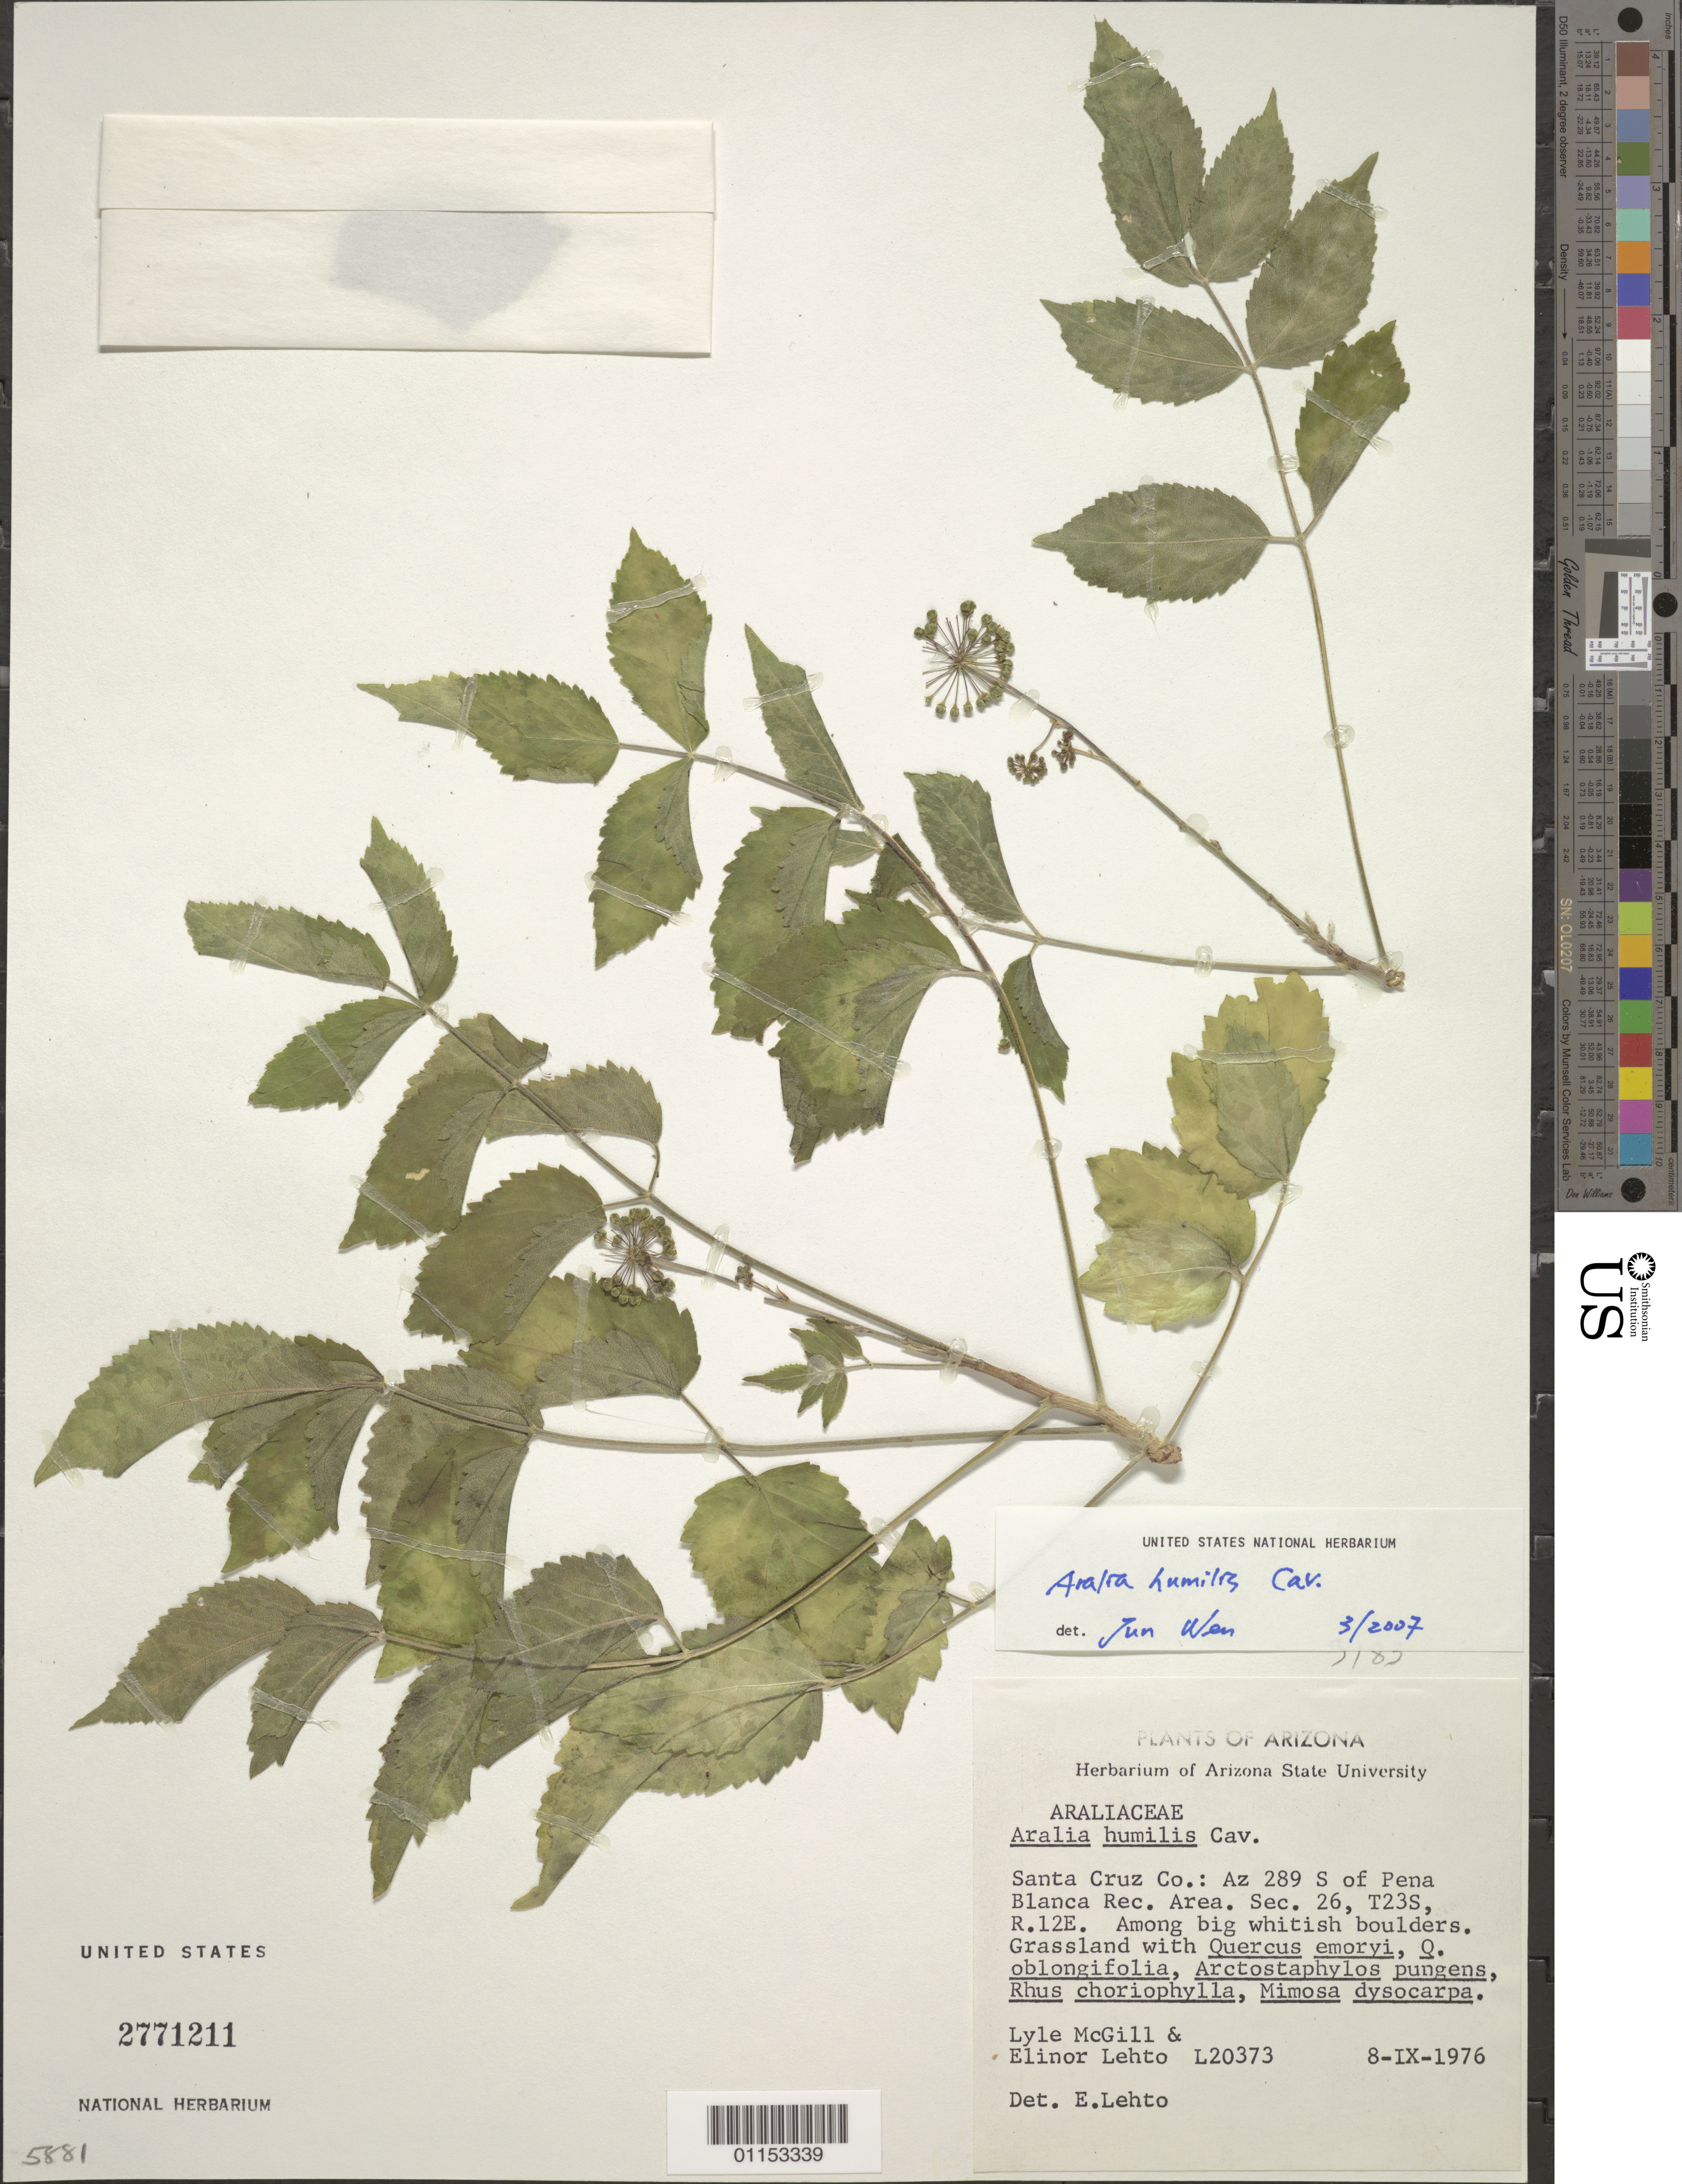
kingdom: Plantae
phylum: Tracheophyta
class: Magnoliopsida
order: Apiales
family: Araliaceae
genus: Aralia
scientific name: Aralia humilis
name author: Cav.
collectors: L. McGill & E. Lehto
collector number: L 20373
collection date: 1976-09-08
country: United States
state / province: Arizona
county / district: Santa Cruz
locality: Az 289 S of Pena Blanca Rec. Area.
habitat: Among big whitish boulders.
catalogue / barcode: US 2771211